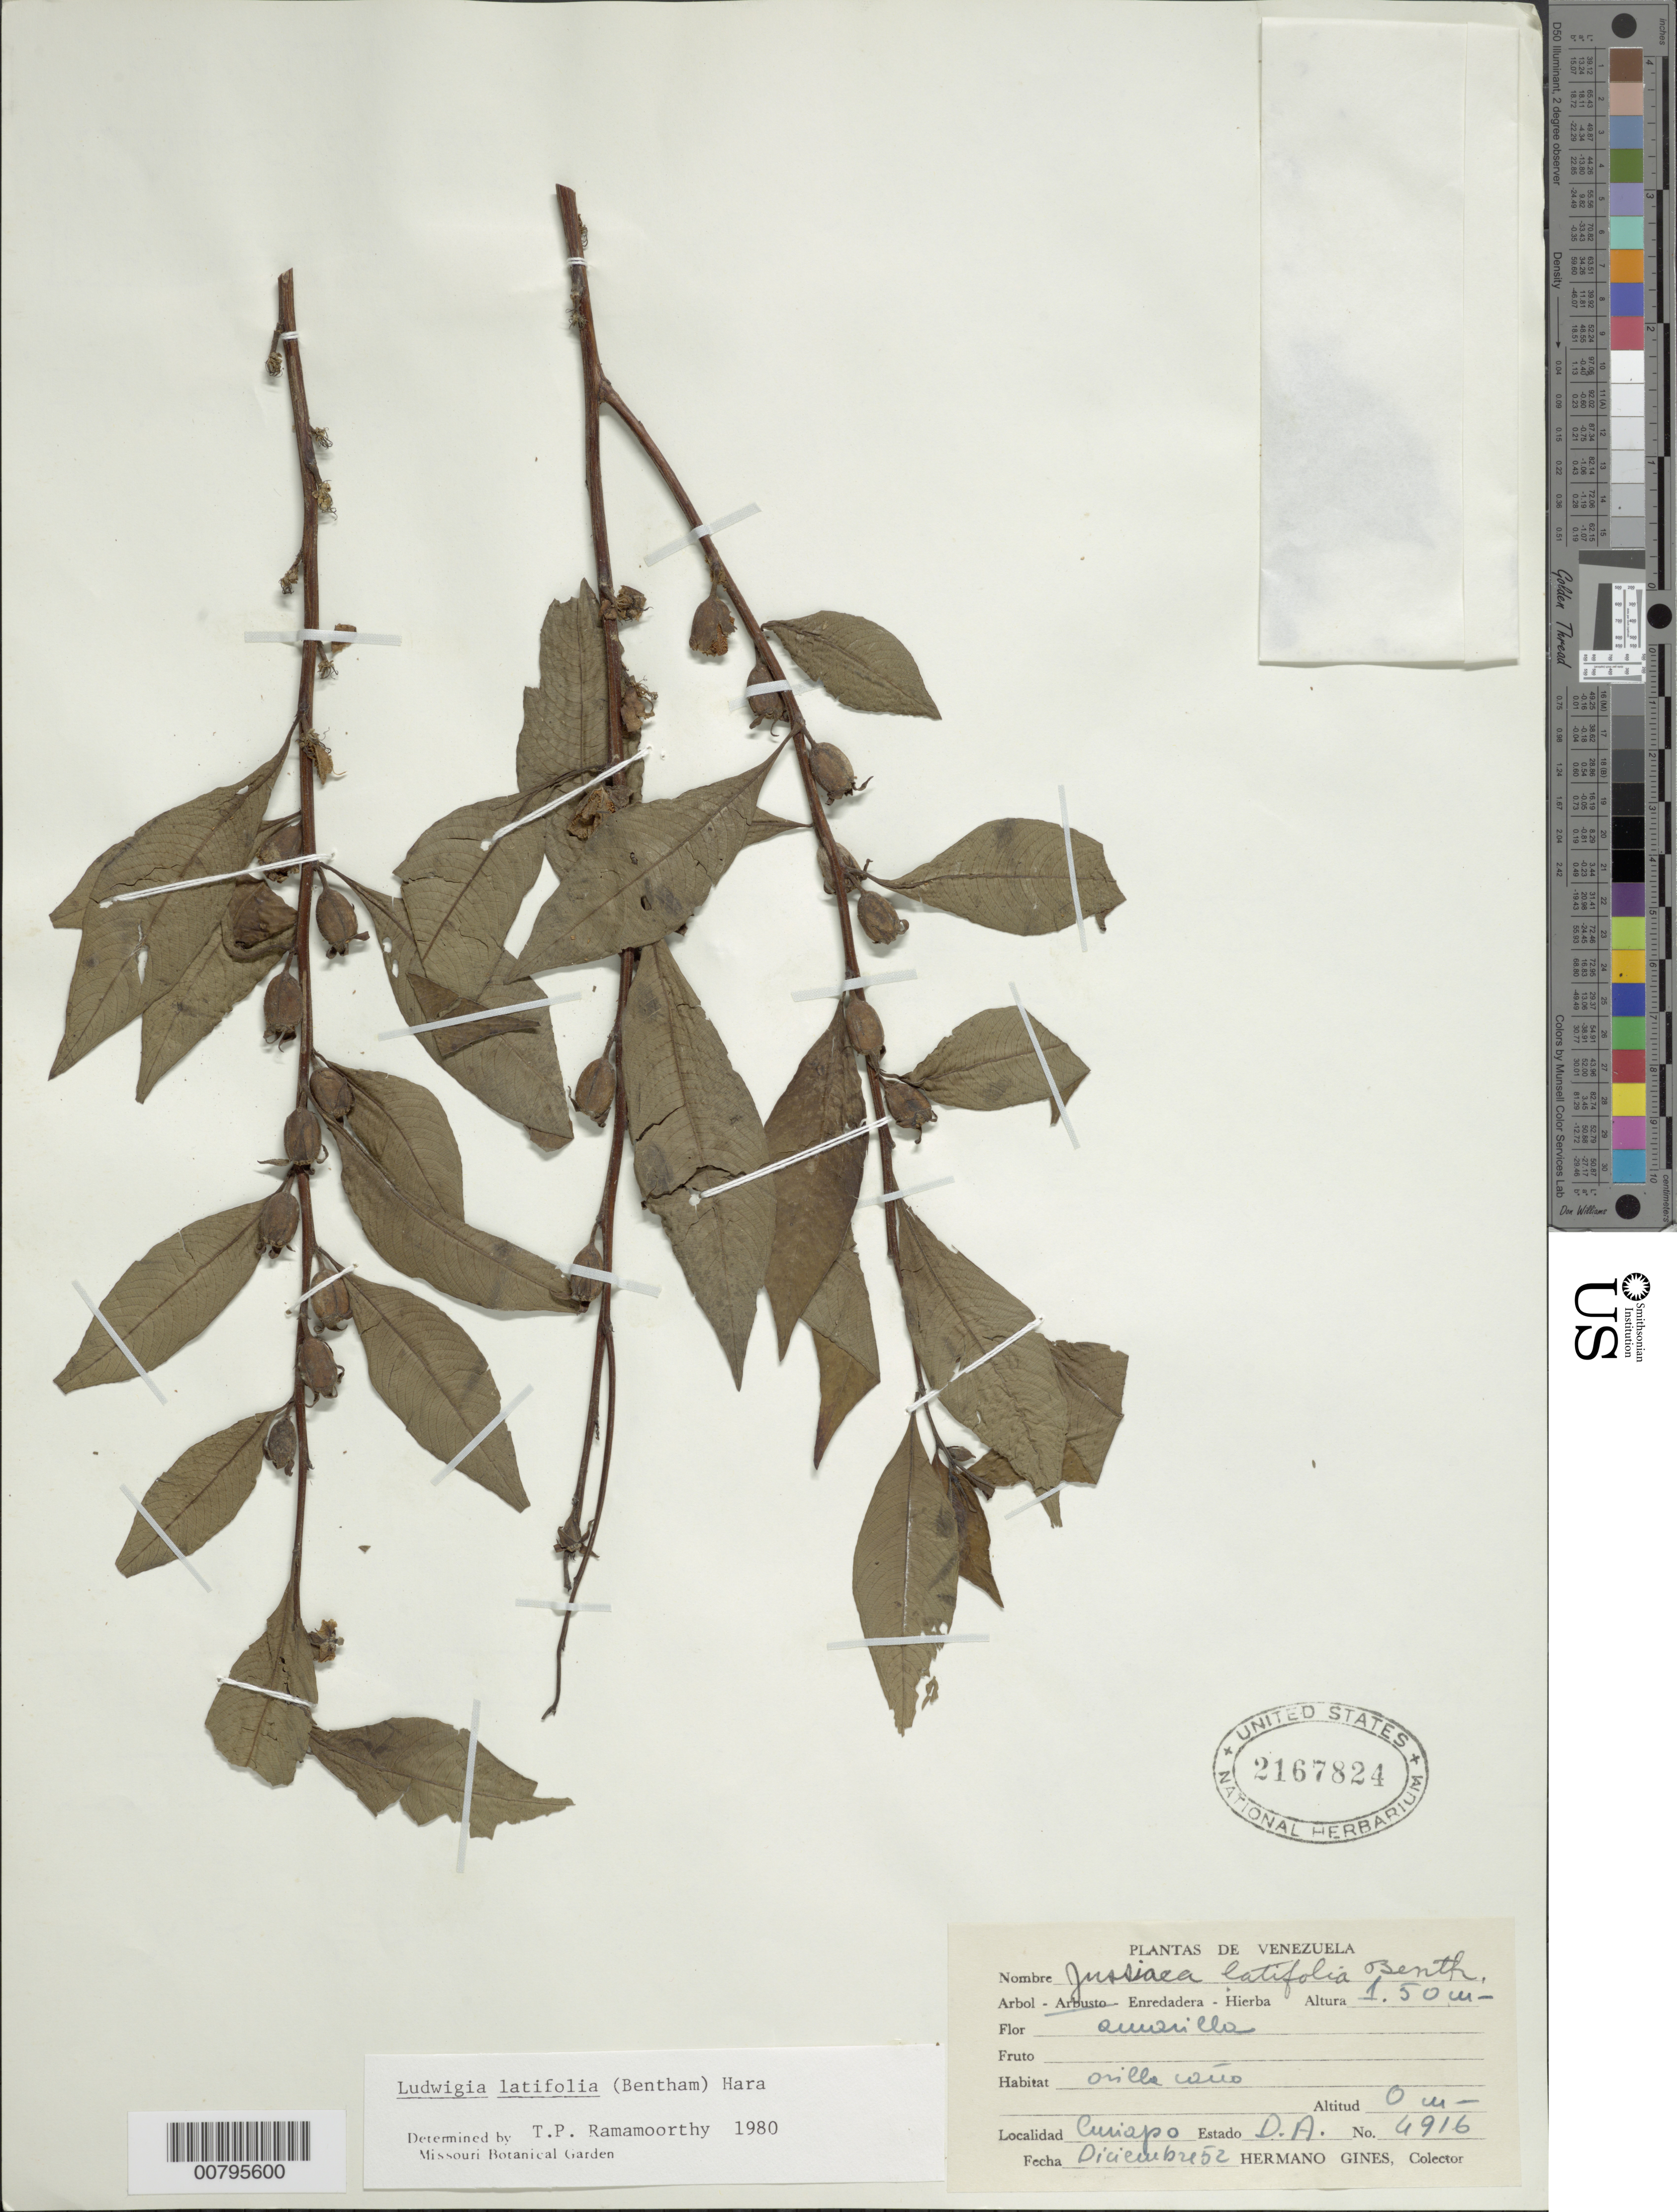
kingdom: Plantae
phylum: Tracheophyta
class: Magnoliopsida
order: Myrtales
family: Onagraceae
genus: Ludwigia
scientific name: Ludwigia latifolia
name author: (Benth.) H. Hara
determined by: Ramamoorthy, T. P.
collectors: H. Gines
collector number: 6916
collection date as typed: Dec-52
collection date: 1952-12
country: Venezuela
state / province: Delta Amacuro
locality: Curiapo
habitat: Orilla cano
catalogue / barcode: US 2167824